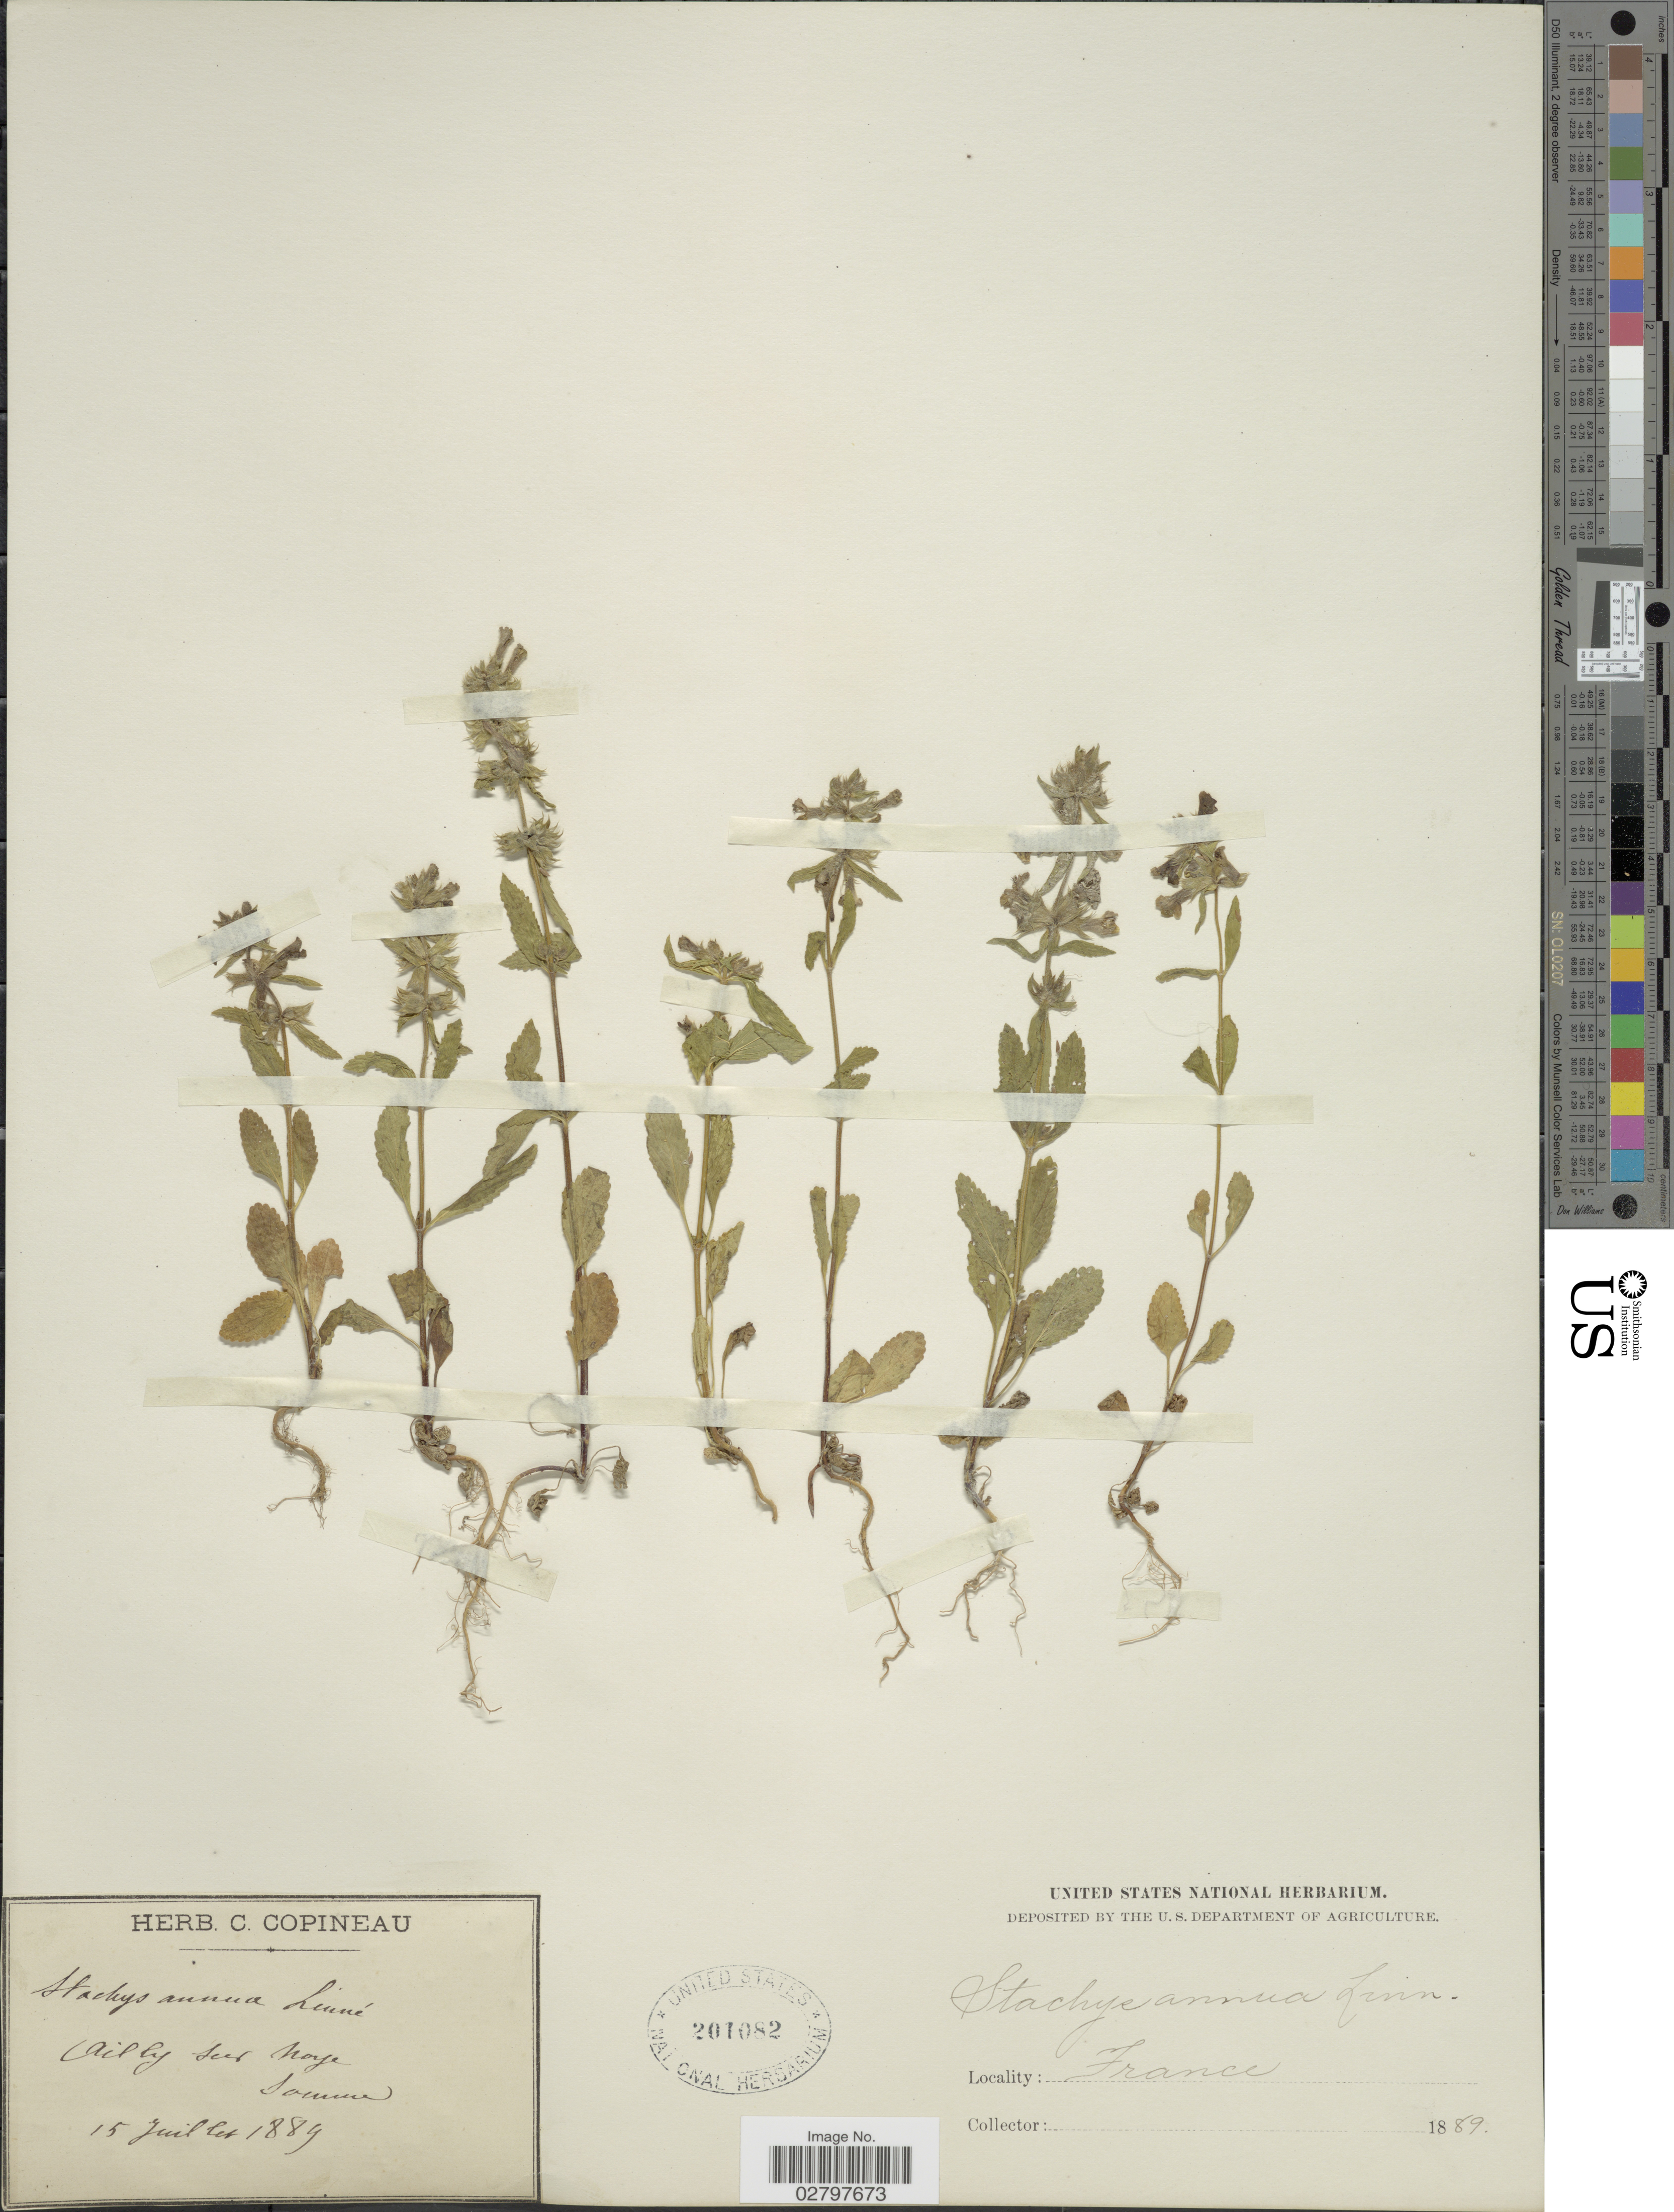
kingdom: Plantae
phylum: Tracheophyta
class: Magnoliopsida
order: Lamiales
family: Lamiaceae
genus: Stachys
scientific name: Stachys annua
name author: (L.) L.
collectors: ex herb. C. Copineau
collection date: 1889-07-15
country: France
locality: Ailly sur Noye Somme.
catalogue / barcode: US 201082